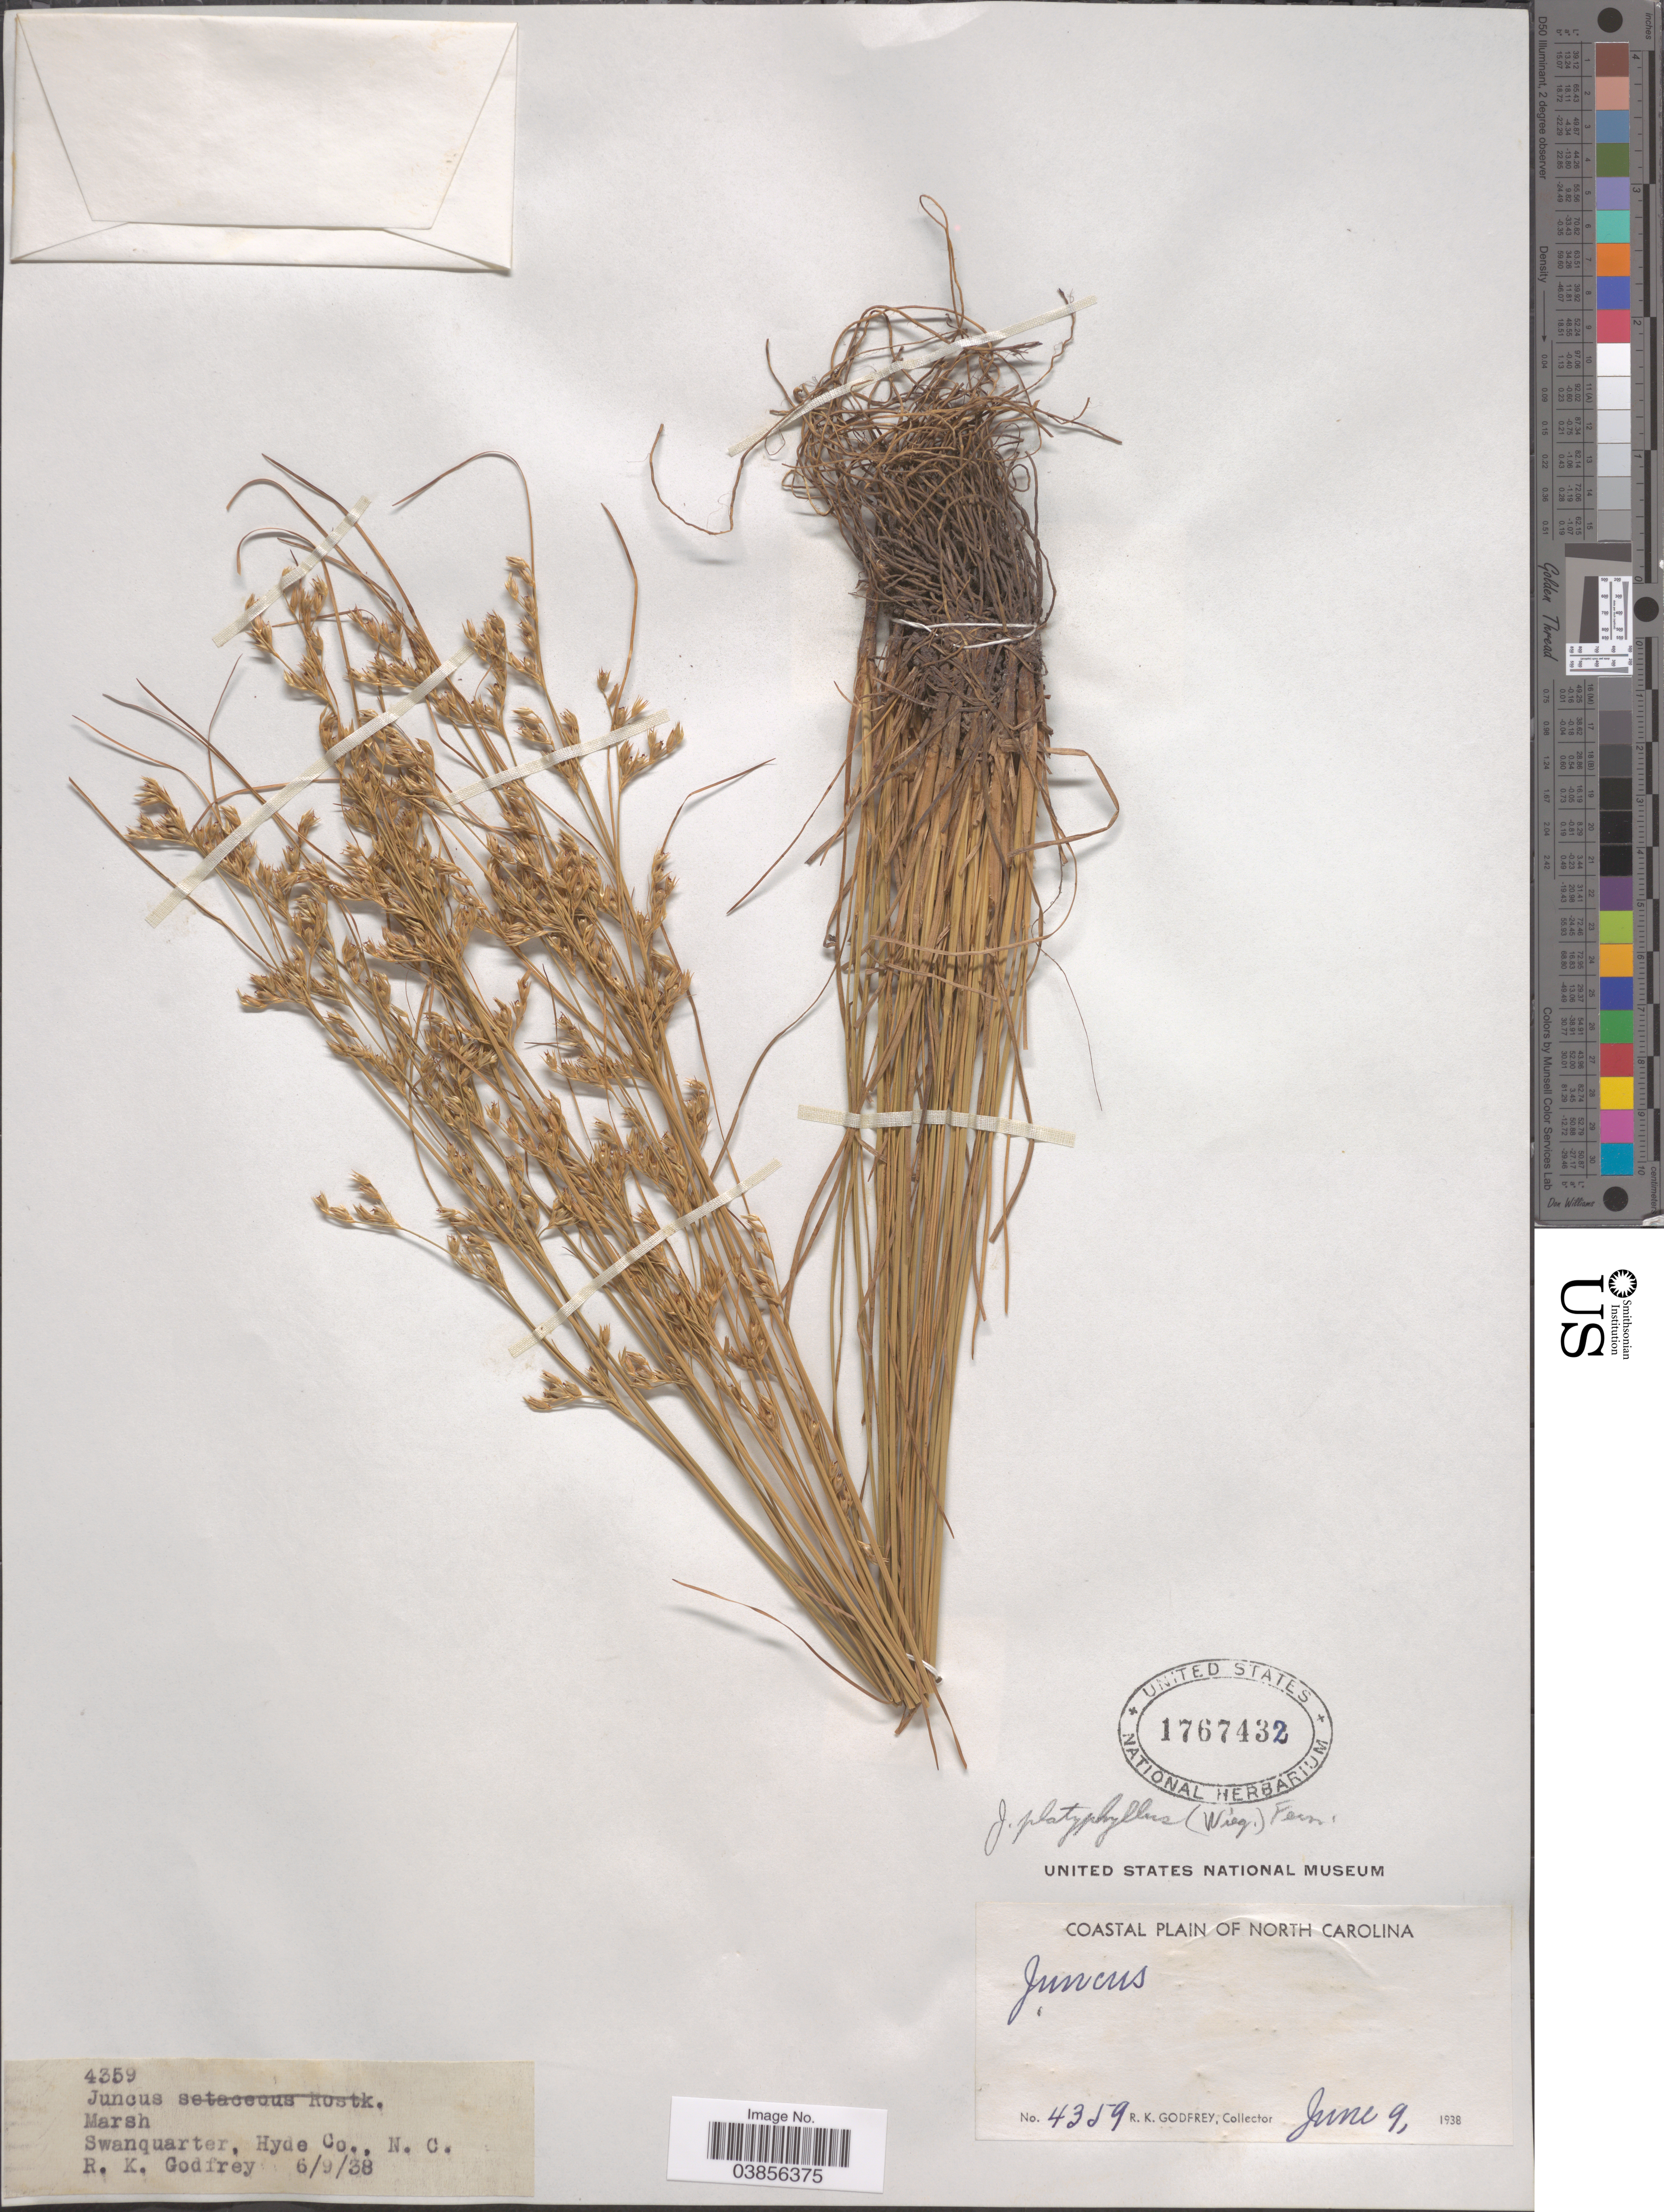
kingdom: Plantae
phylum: Tracheophyta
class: Liliopsida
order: Poales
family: Juncaceae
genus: Juncus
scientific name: Juncus platyphyllus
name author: (Wiegand) Fernald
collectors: R. K. Godfrey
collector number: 4359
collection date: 1938-06-09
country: United States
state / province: North Carolina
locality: Swanquarter, Hyde Co. Coastal Plain of North Carolina.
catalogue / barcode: US 1767432